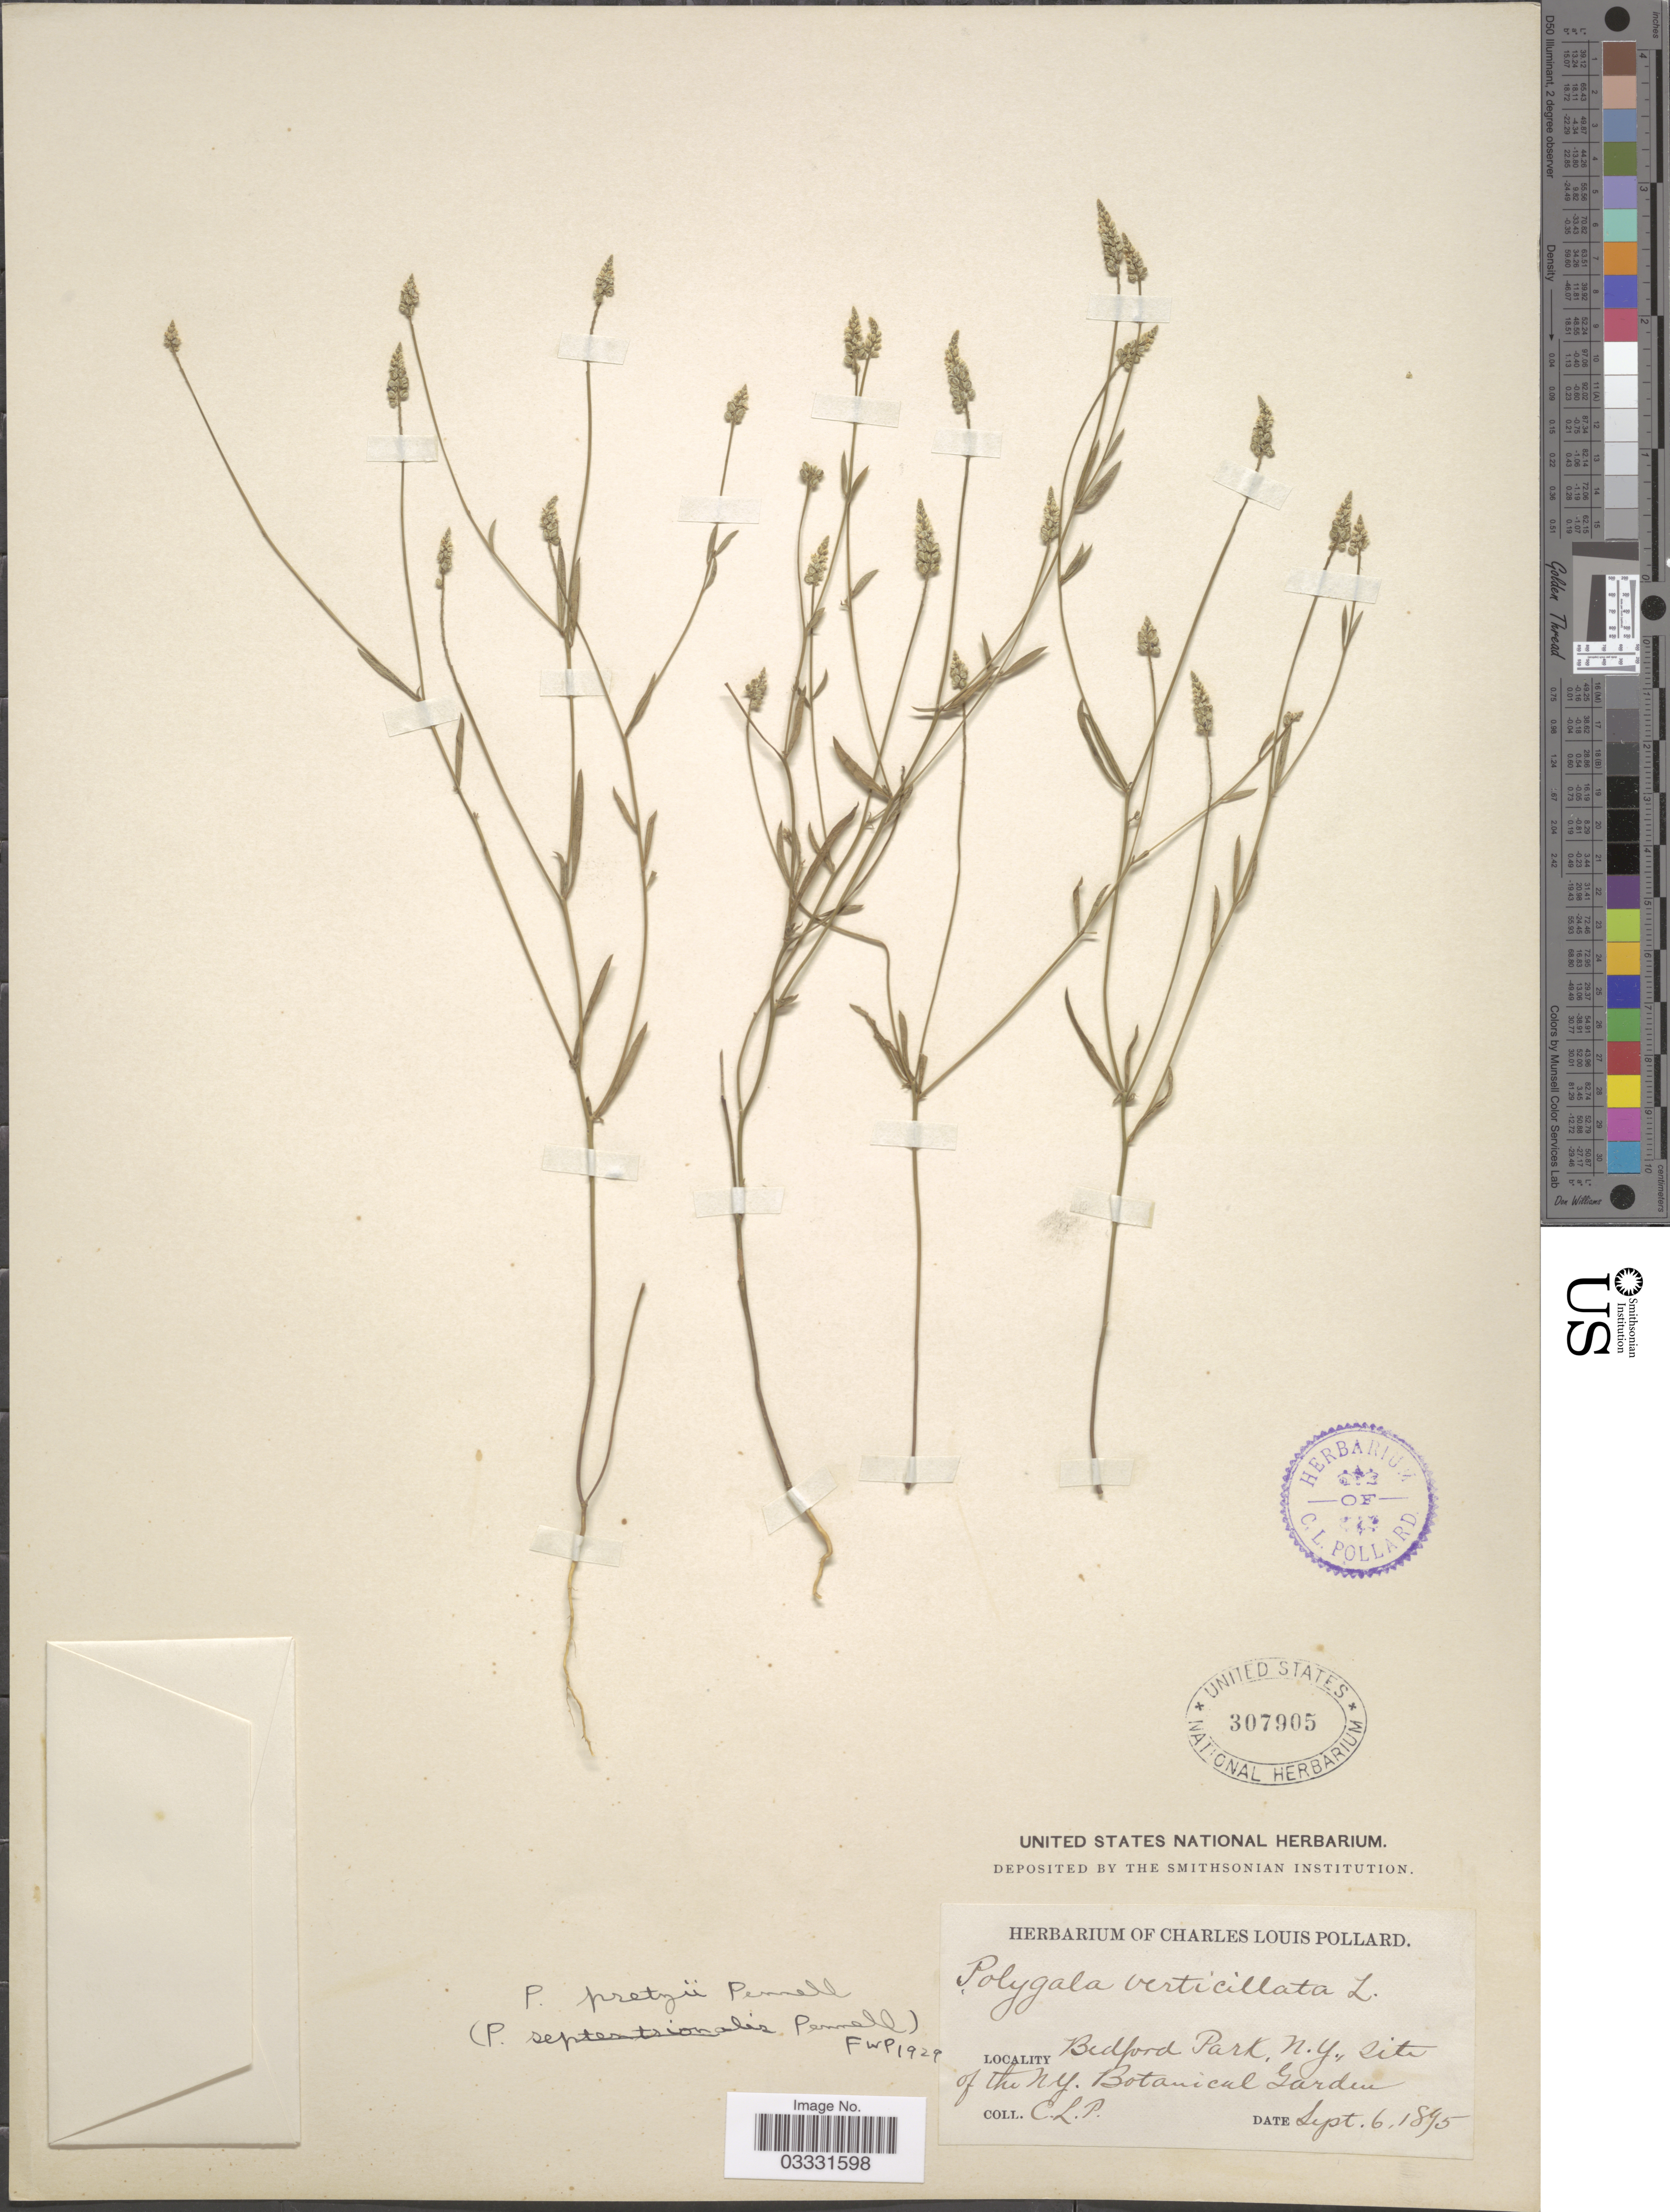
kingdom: Plantae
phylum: Tracheophyta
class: Magnoliopsida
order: Fabales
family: Polygalaceae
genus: Polygala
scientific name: Polygala pretzii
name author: Pennell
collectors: C. L. Pollard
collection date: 1895-09-06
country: United States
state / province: New York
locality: Bedford Park, situ of the N.Y. Botanical Garden.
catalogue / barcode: US 307905